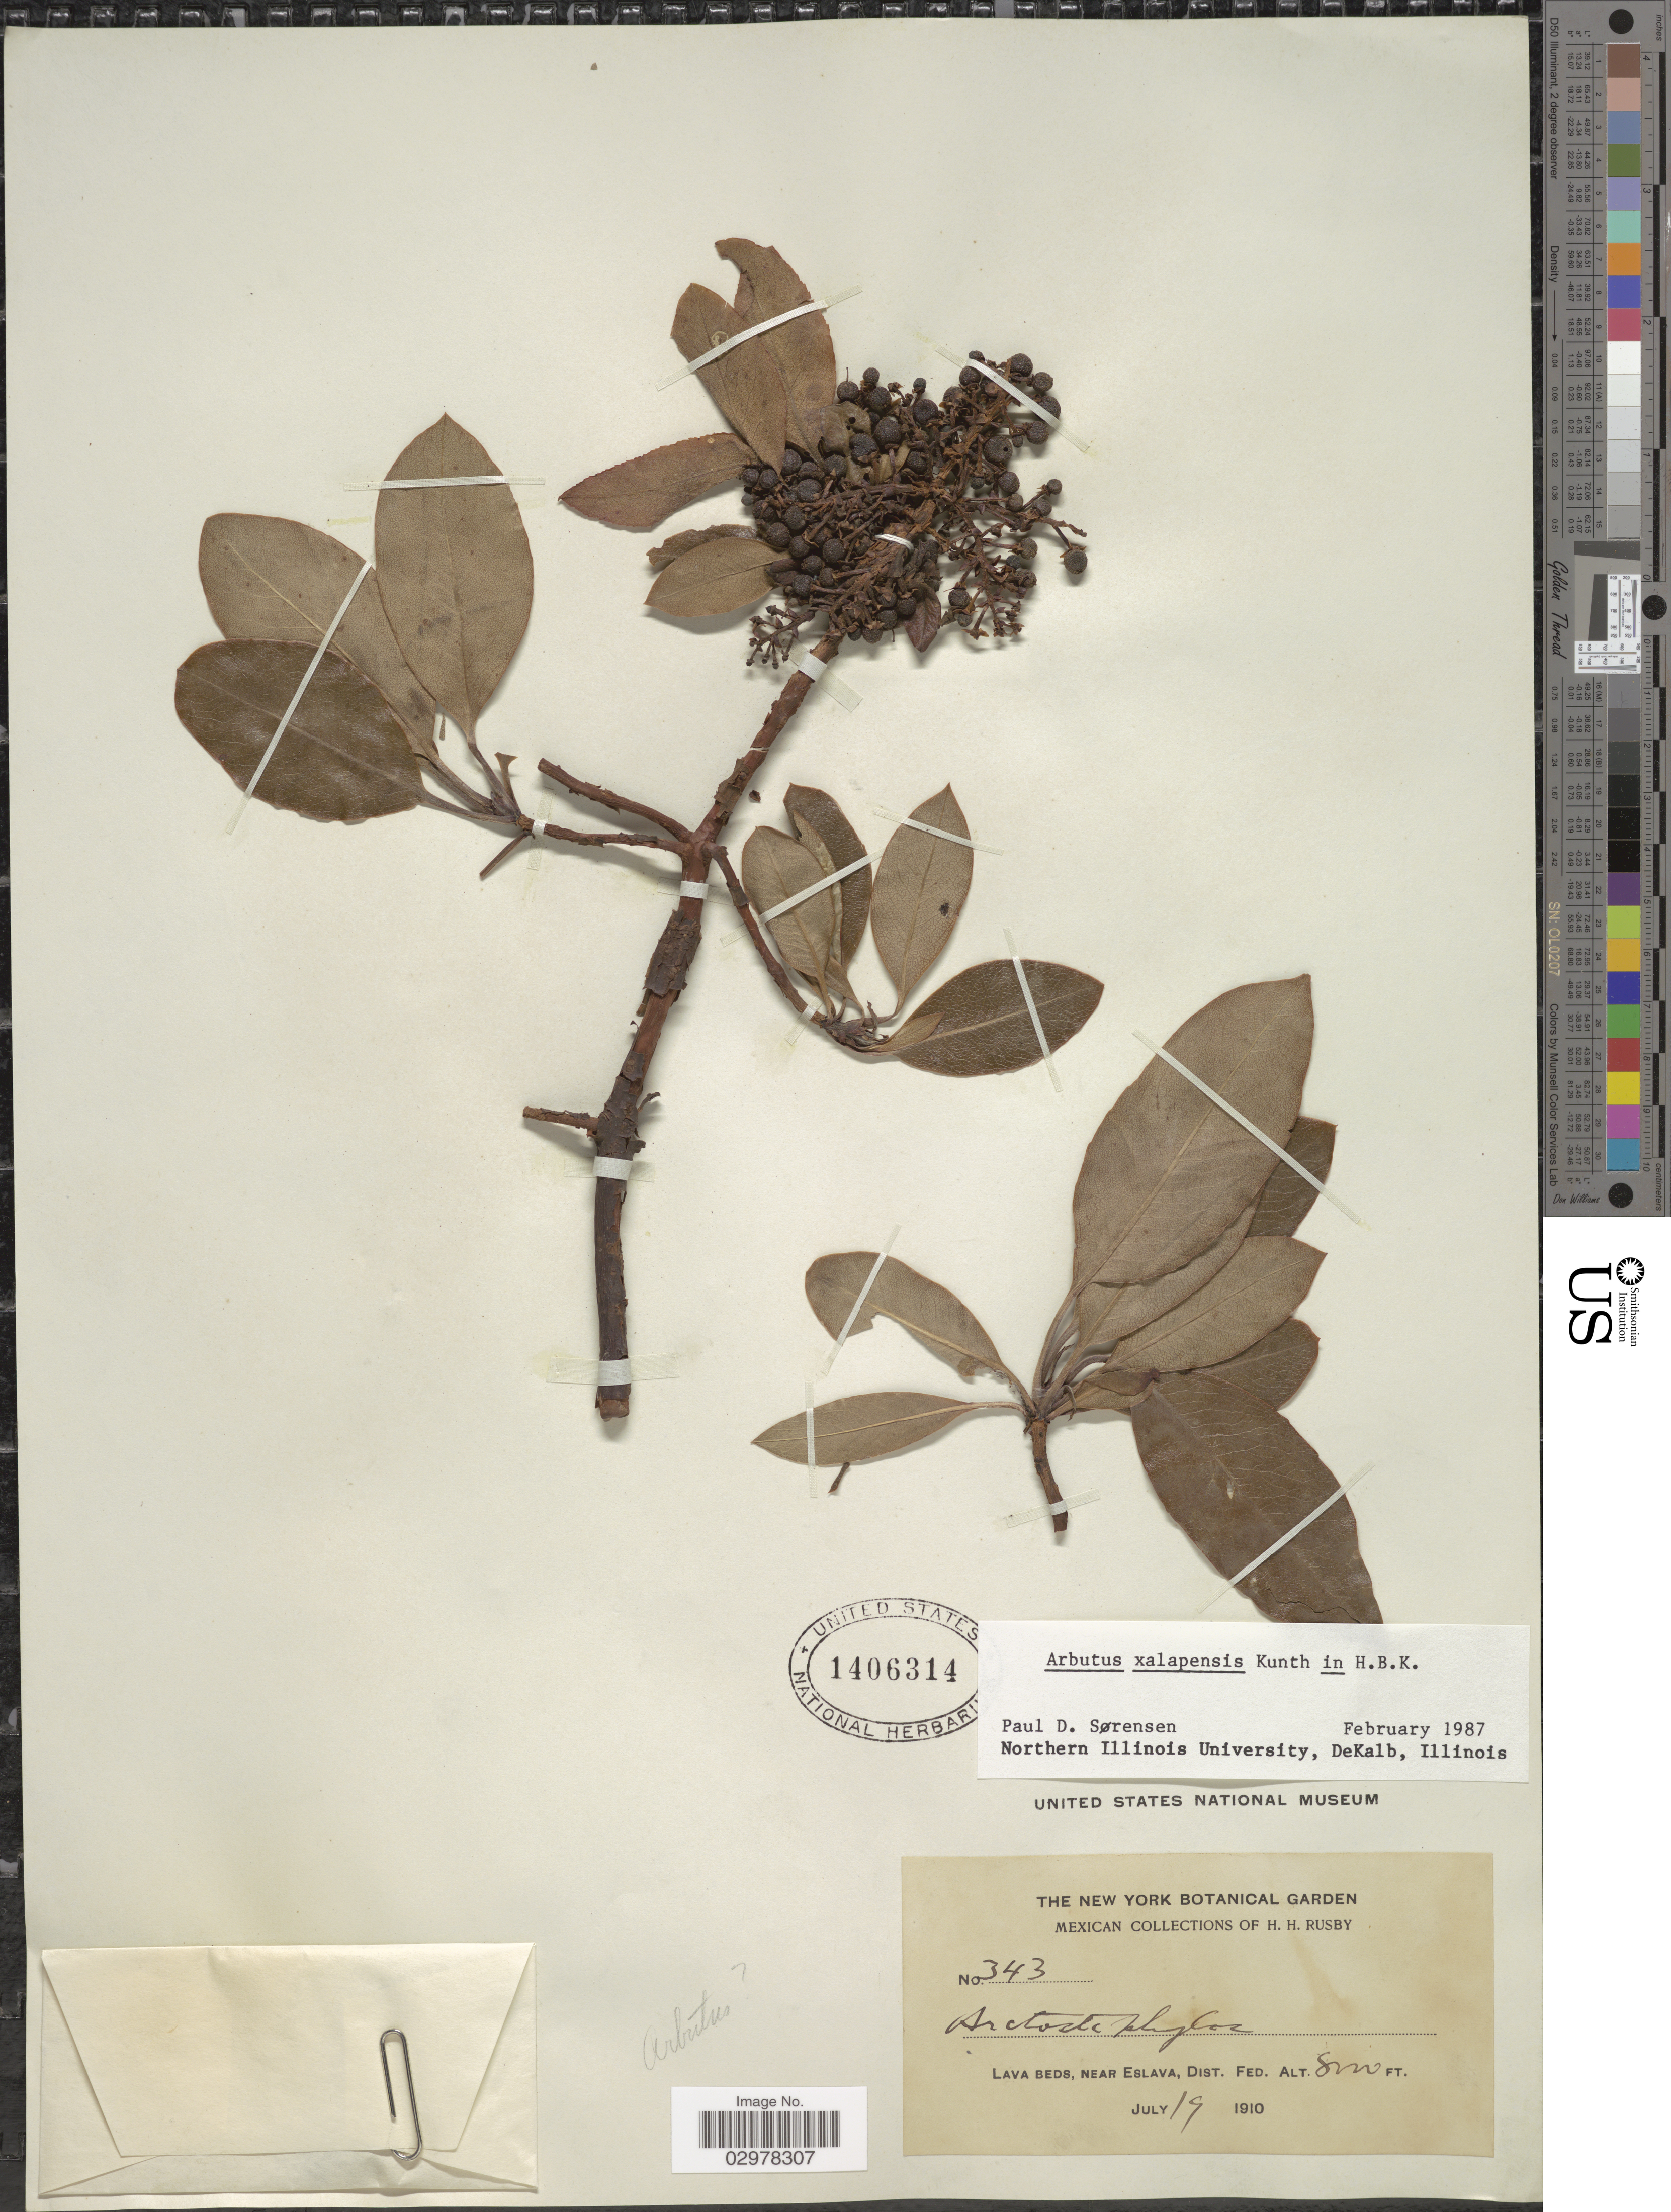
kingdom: Plantae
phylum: Tracheophyta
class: Magnoliopsida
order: Ericales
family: Ericaceae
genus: Arbutus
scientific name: Arbutus xalapensis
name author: Kunth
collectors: H. H. Rusby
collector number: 343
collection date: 1910-07-19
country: Mexico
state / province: Distrito Federal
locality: Lava beds, near Eslava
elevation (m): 2438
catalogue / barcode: US 1406314